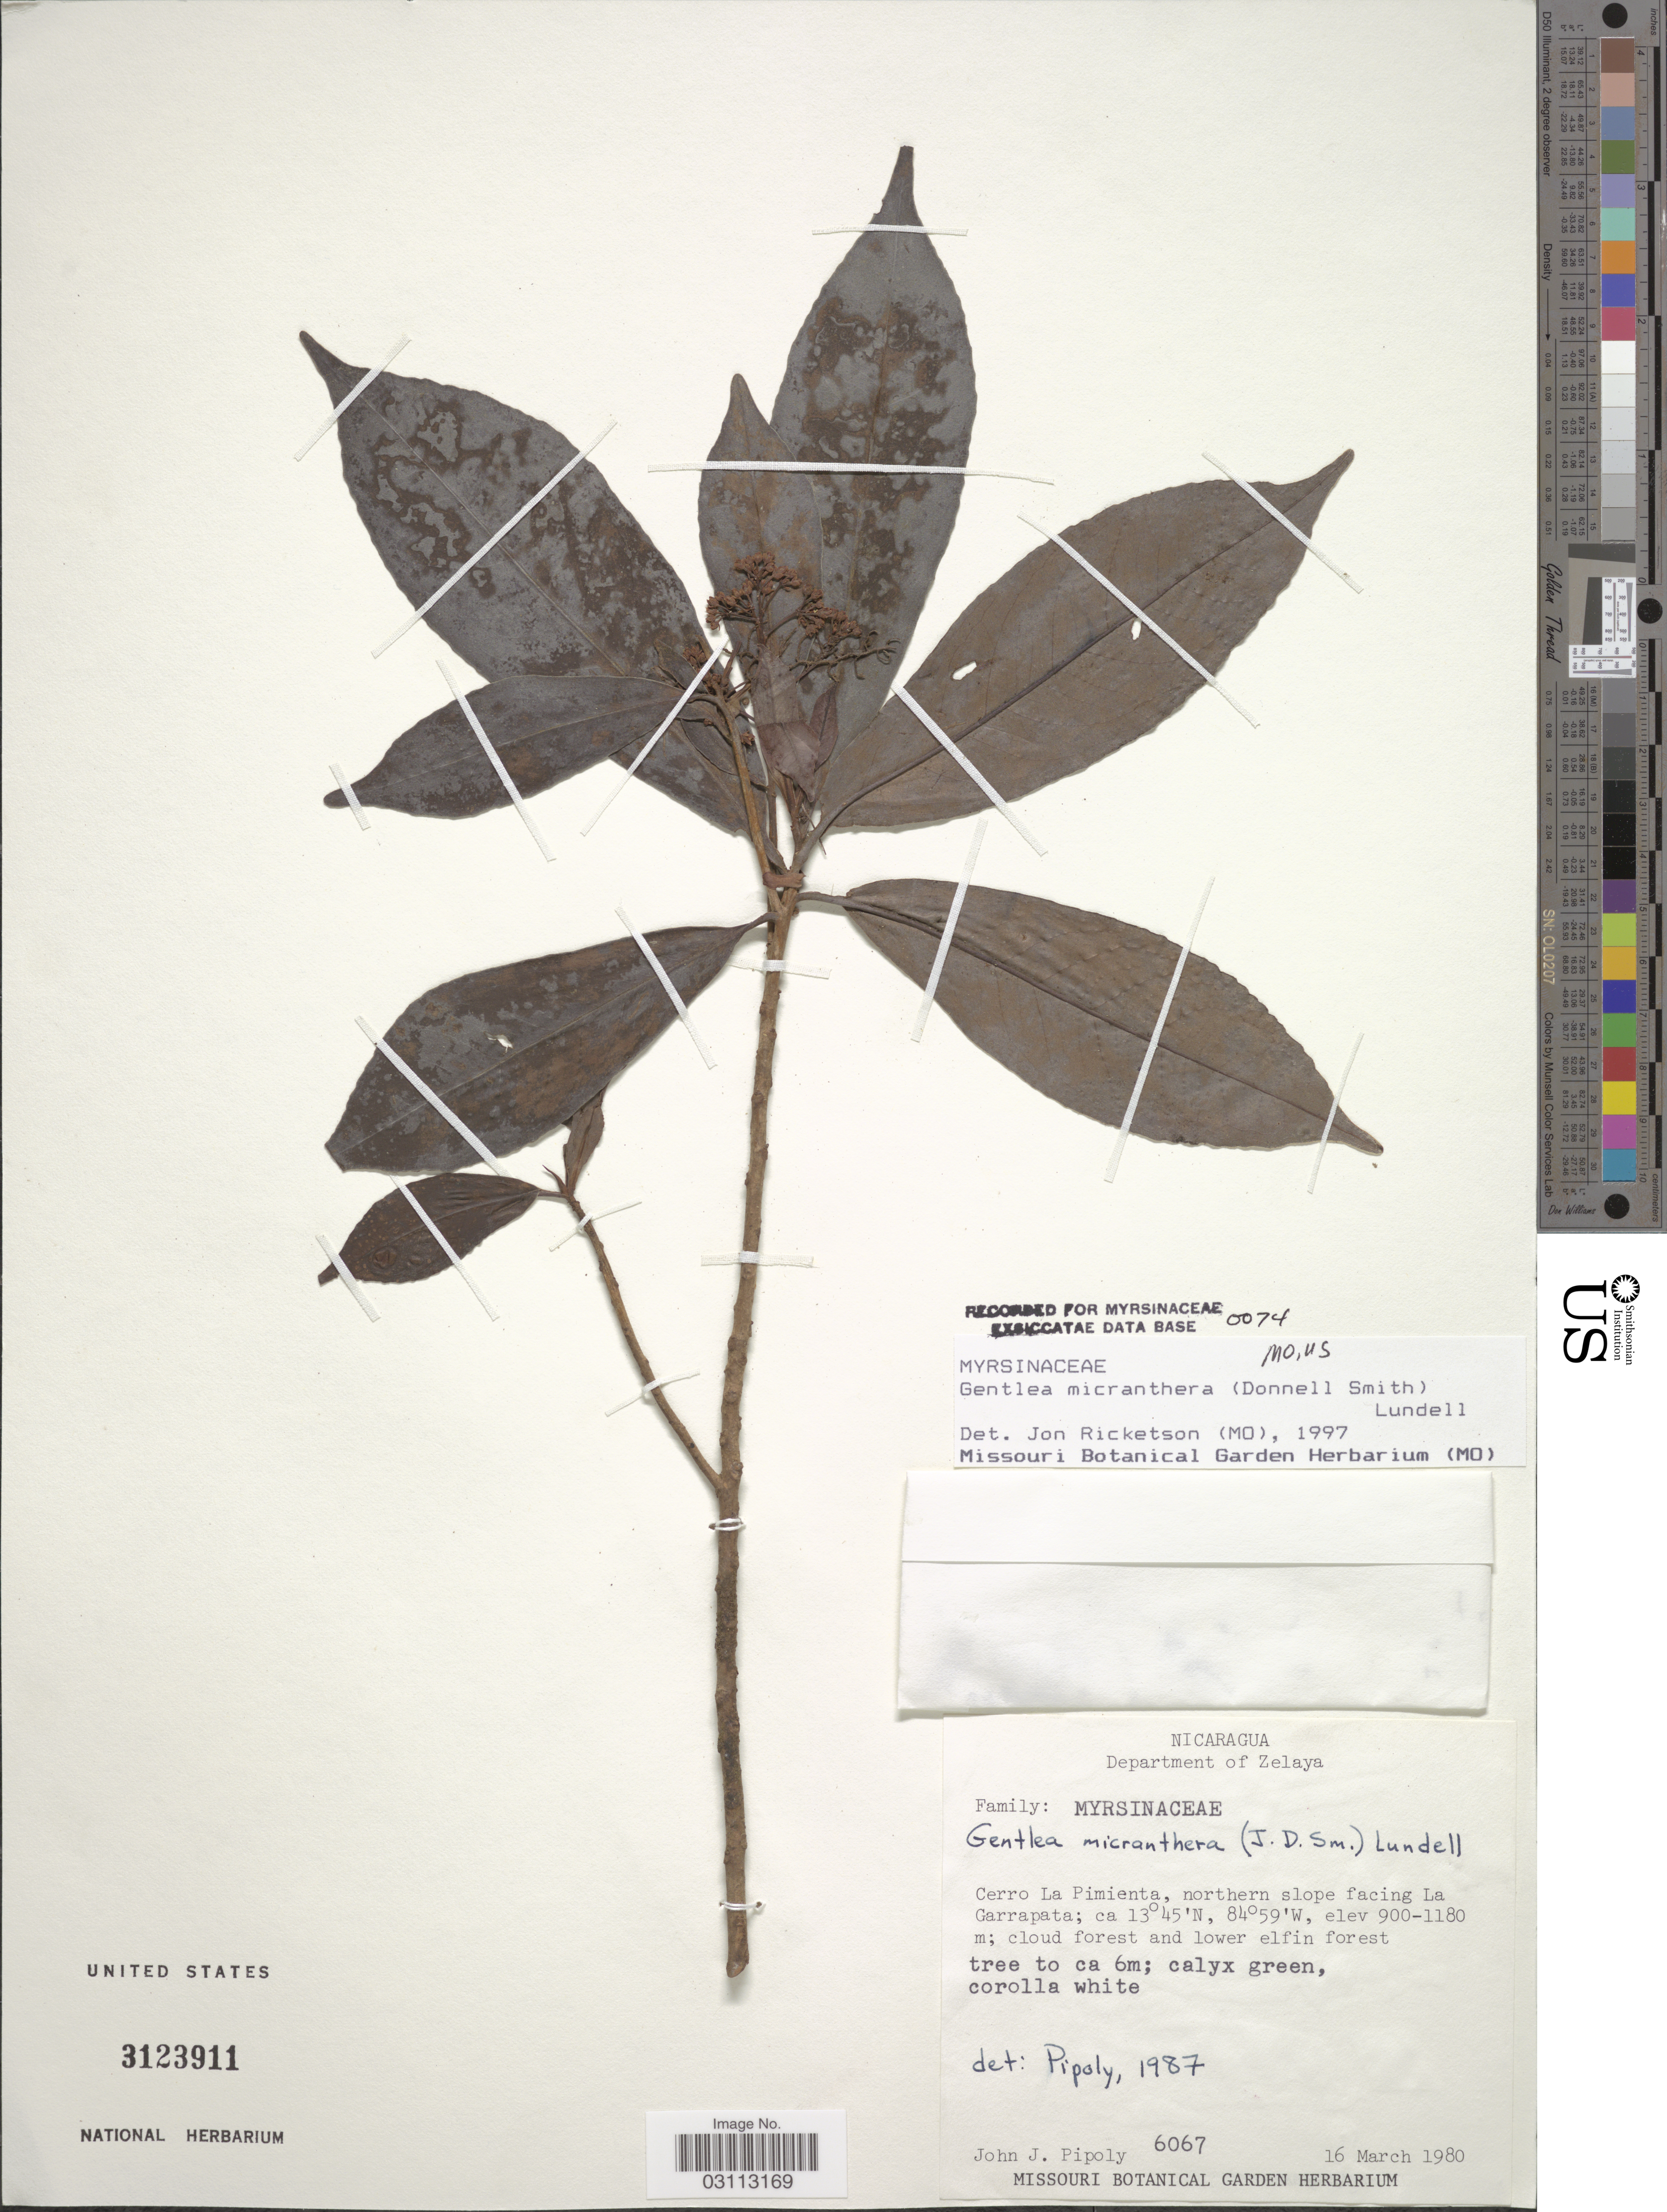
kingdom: Plantae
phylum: Tracheophyta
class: Magnoliopsida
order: Ericales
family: Primulaceae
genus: Gentlea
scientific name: Gentlea micranthera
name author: (Donn. Sm.) Lundell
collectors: J. J. Pipoly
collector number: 6067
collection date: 1980-03-16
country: Nicaragua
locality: Department of Zelaya. Cerro La Pimienta, northern slope facing La Garrapata.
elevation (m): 900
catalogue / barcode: US 3123911